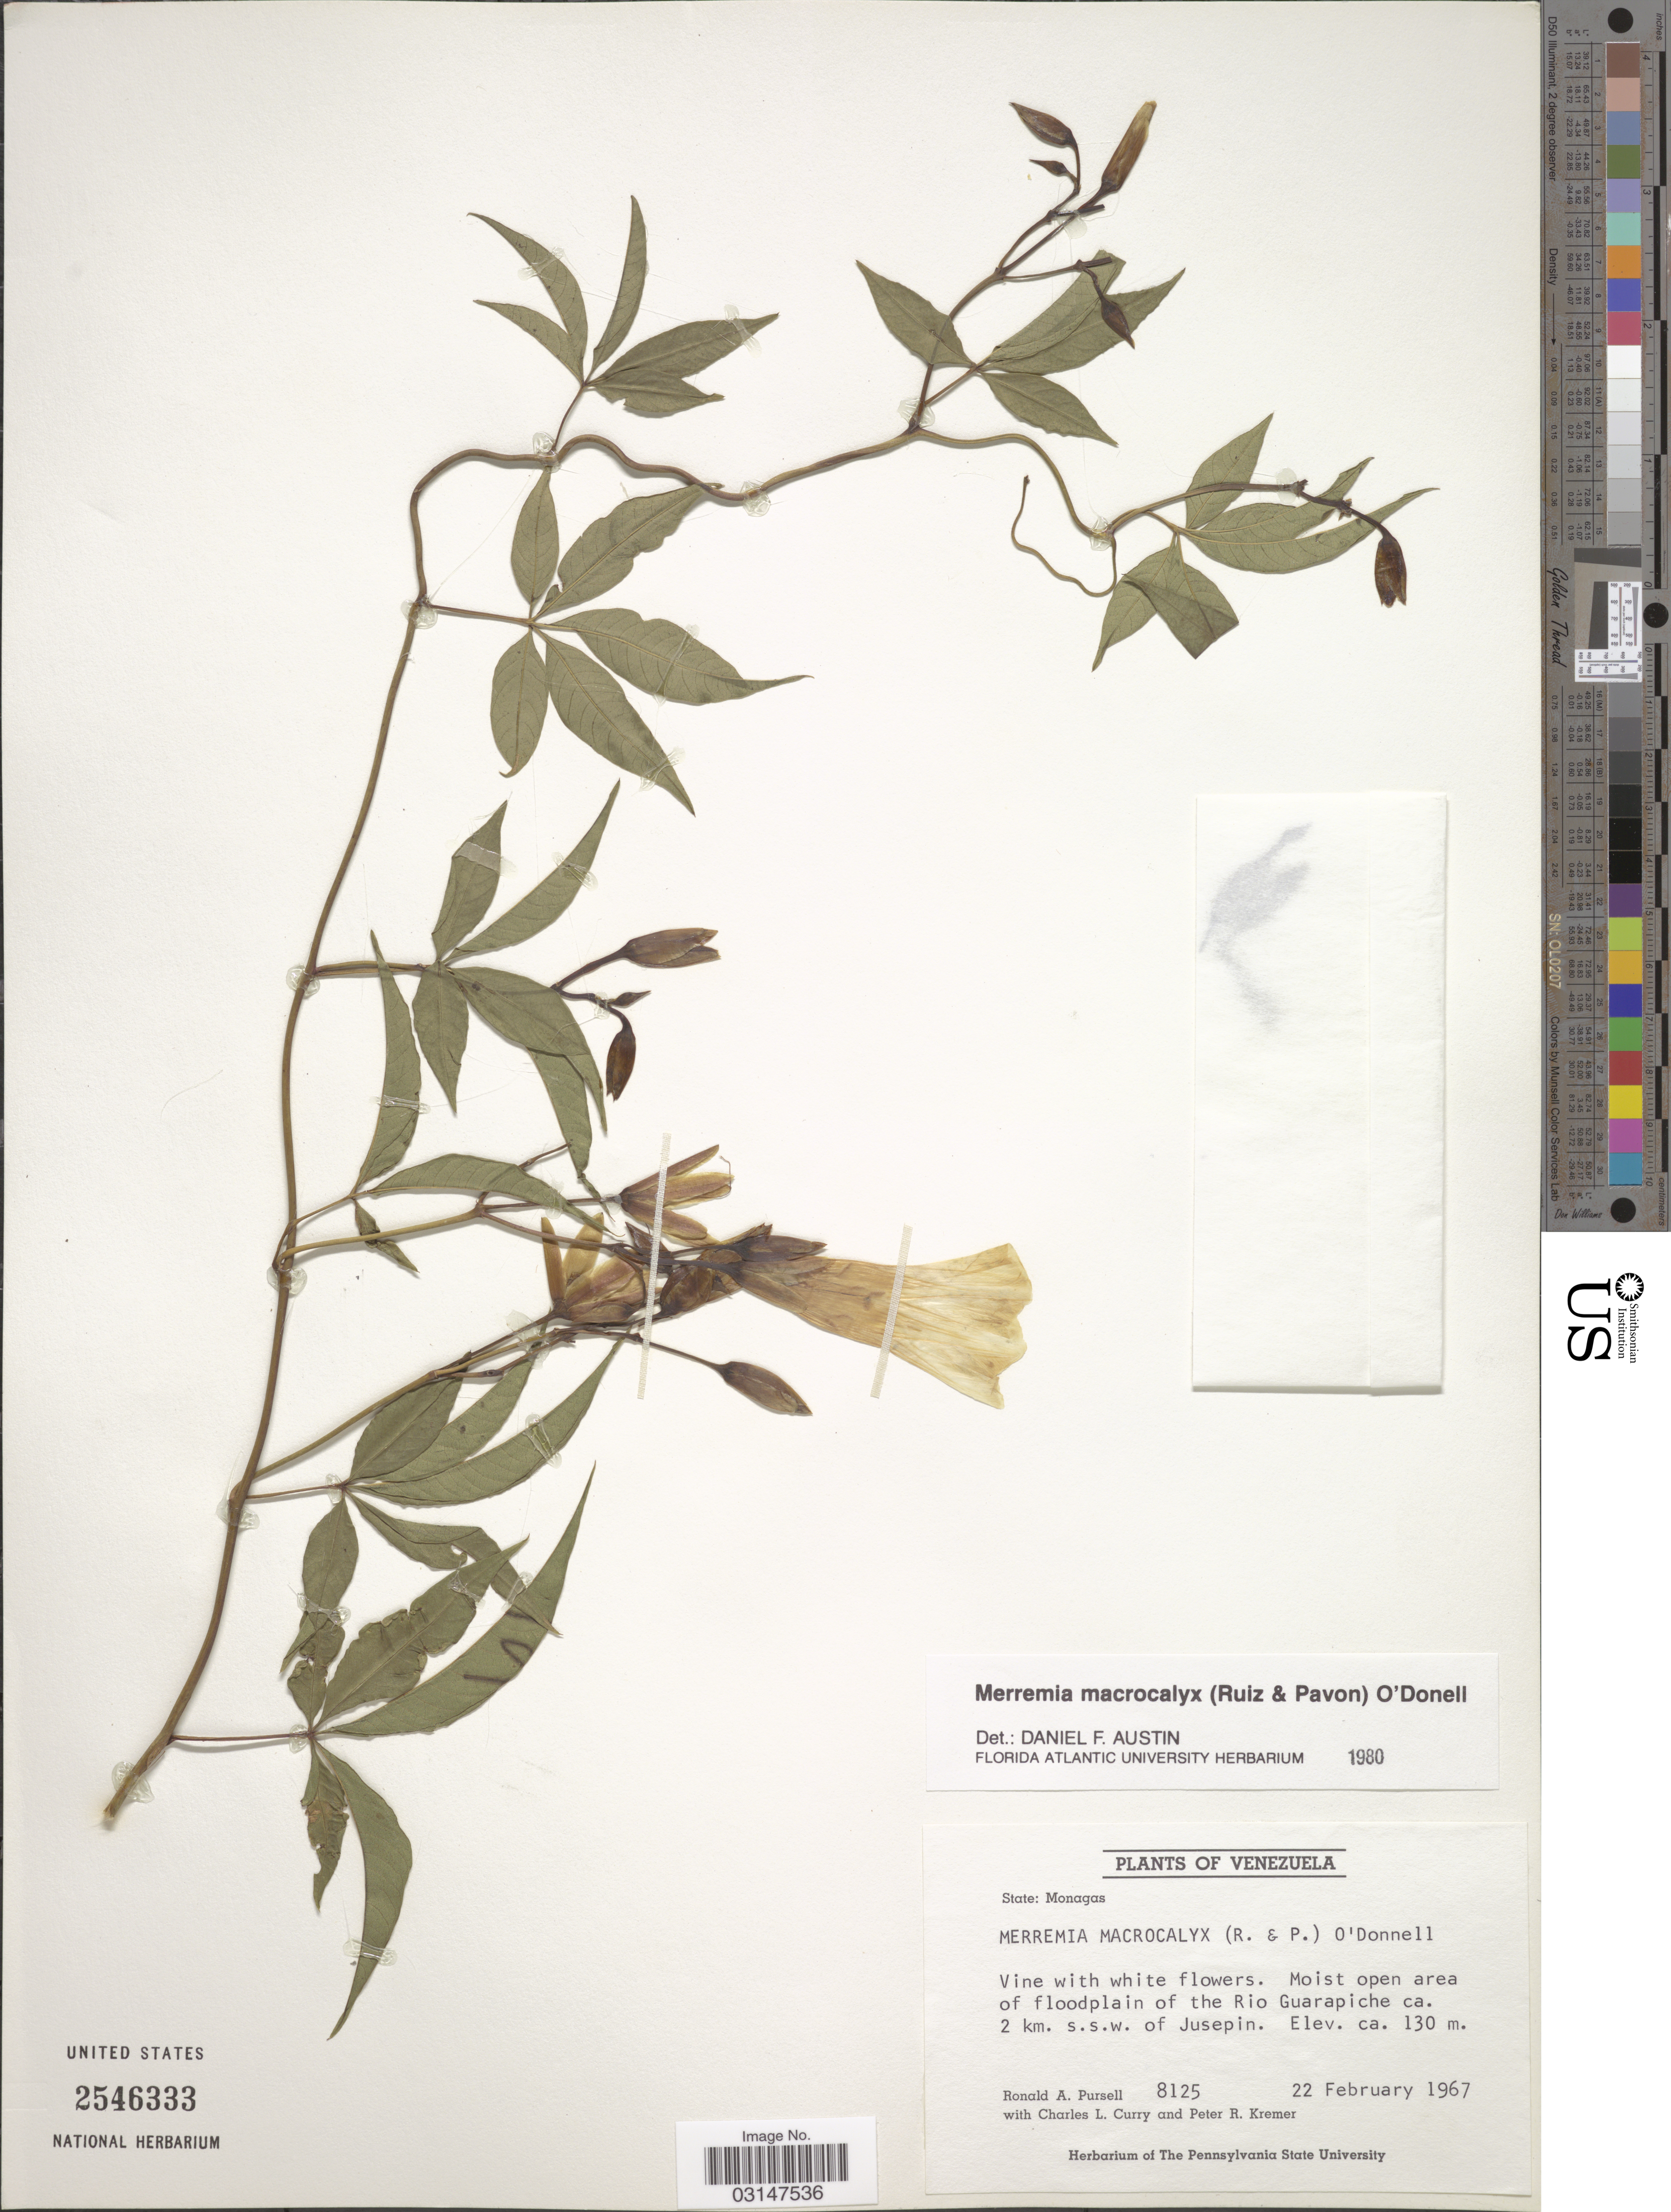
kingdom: Plantae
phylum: Tracheophyta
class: Magnoliopsida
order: Solanales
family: Convolvulaceae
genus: Distimake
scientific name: Distimake macrocalyx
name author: (Ruiz & Pav.) A. R. Simões & Staples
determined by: Strong, Mark T., (BOT), Smithsonian Institution - National Museum of Natural History (UNITED STATES)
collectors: R. A. Pursell, C. L. Curry & P. Kremer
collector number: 8125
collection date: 1967-02-22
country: Venezuela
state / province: Monagas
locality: Moist open area of floodplain of the Rio Guarapiche ca. 2 km. s.s.w. of Juespin.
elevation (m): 130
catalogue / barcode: US 2546333